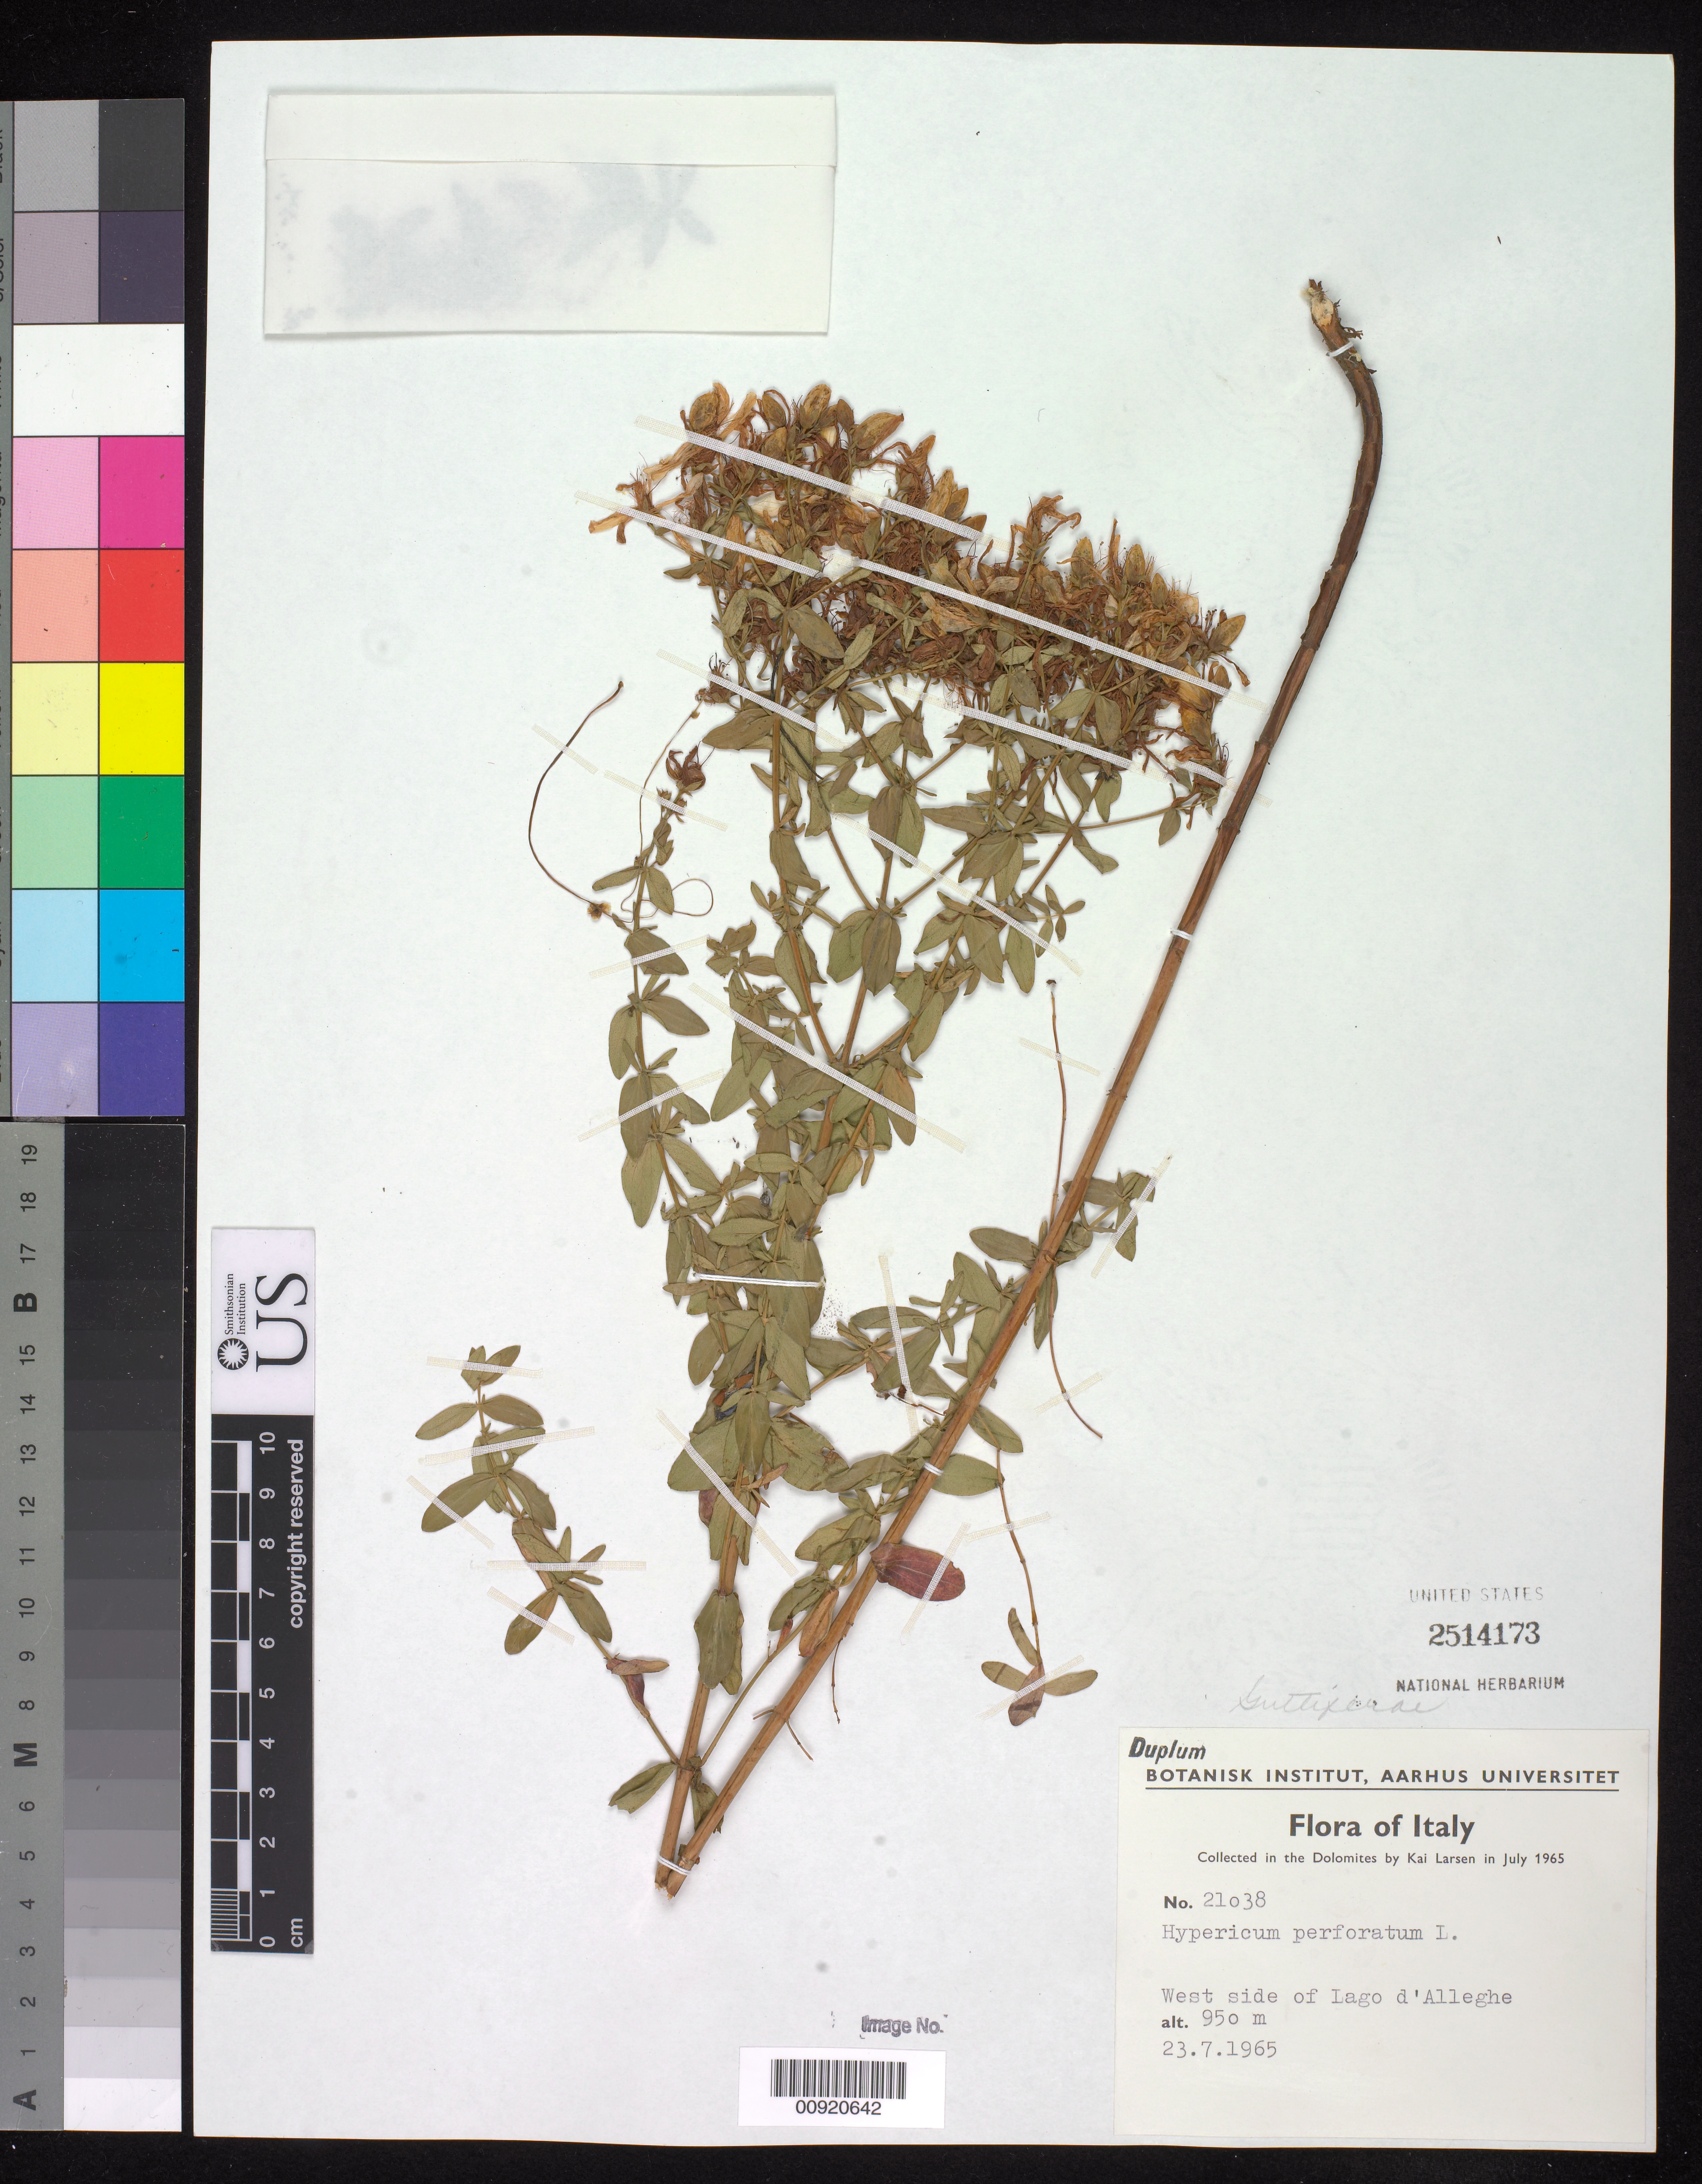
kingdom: Plantae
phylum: Tracheophyta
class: Magnoliopsida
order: Malpighiales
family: Hypericaceae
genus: Hypericum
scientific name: Hypericum perforatum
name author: L.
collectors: K. Larsen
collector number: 21038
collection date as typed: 23 Jul 1965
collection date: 1965-07-23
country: Italy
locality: West side of Lago d'Alleghe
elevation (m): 950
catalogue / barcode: US 2514173